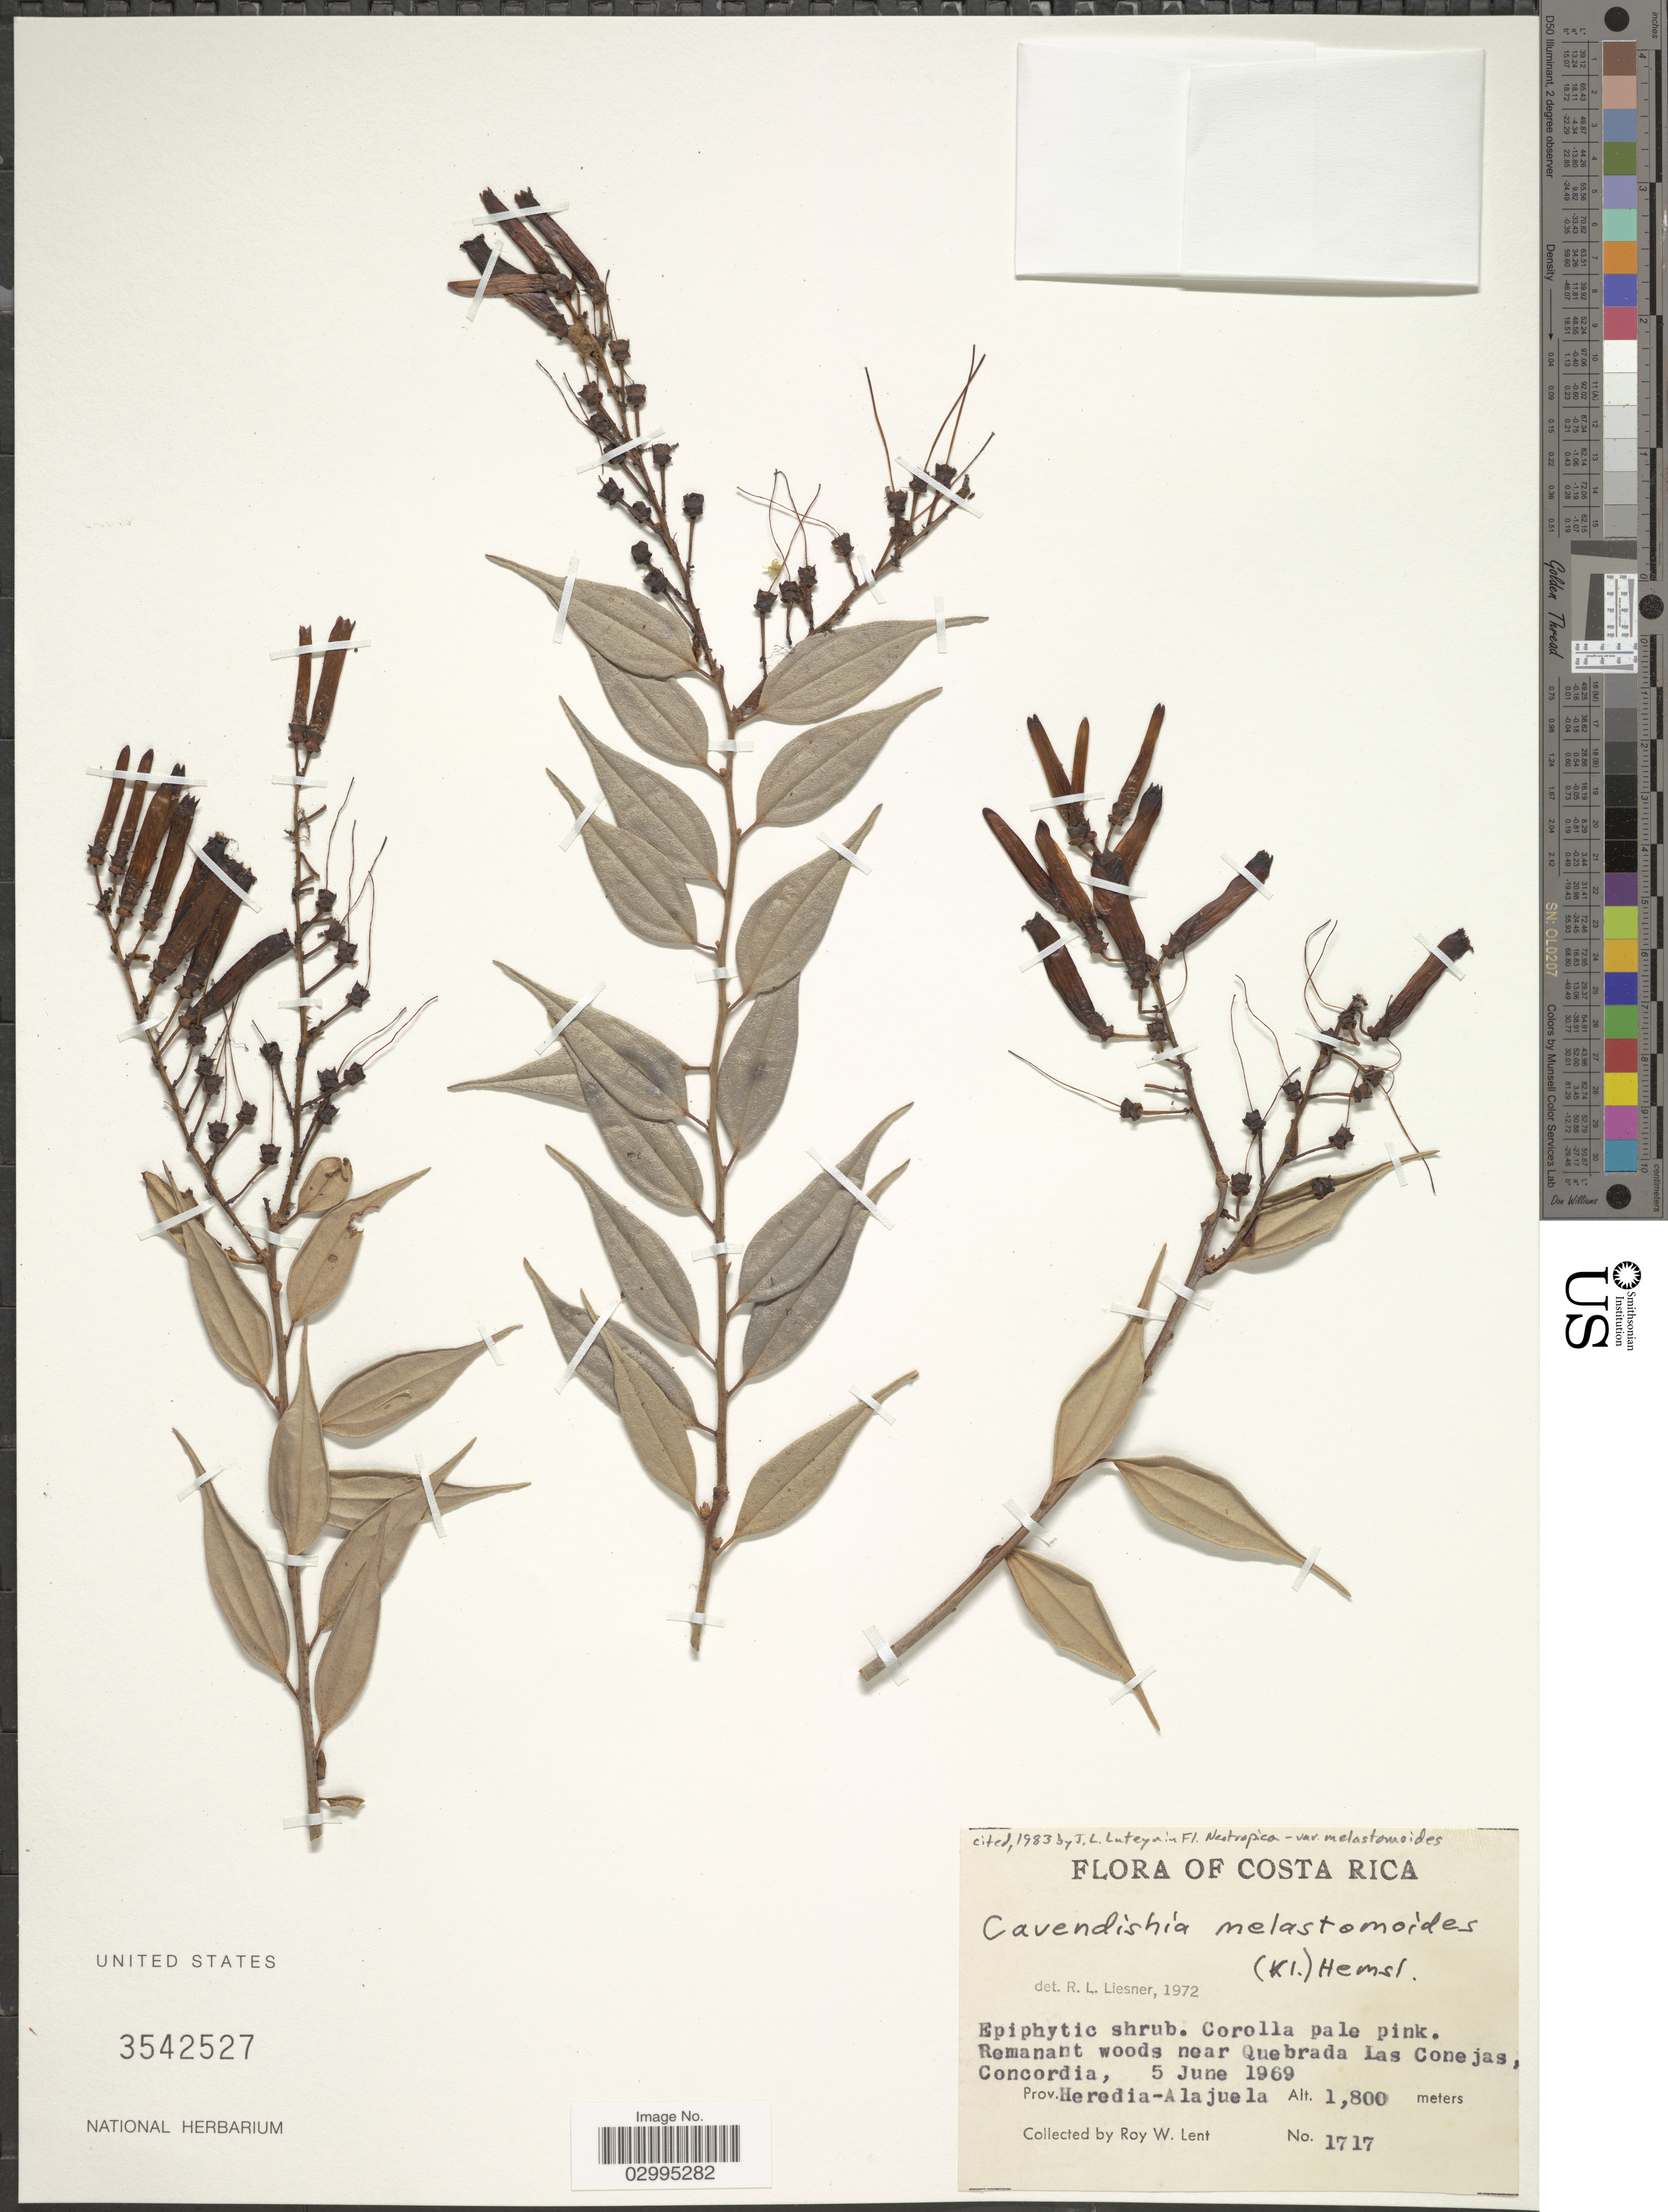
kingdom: Plantae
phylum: Tracheophyta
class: Magnoliopsida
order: Ericales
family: Ericaceae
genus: Cavendishia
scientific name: Cavendishia melastomoides var. melastomoides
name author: (Klotzsch) Hemsl.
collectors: R. W. Lent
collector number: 1717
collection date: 1969-06-05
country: Costa Rica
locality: Near Quebrada Las Conejas, Concordia. Prov. Heredia-Alajuela.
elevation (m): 1800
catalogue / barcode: US 3542527